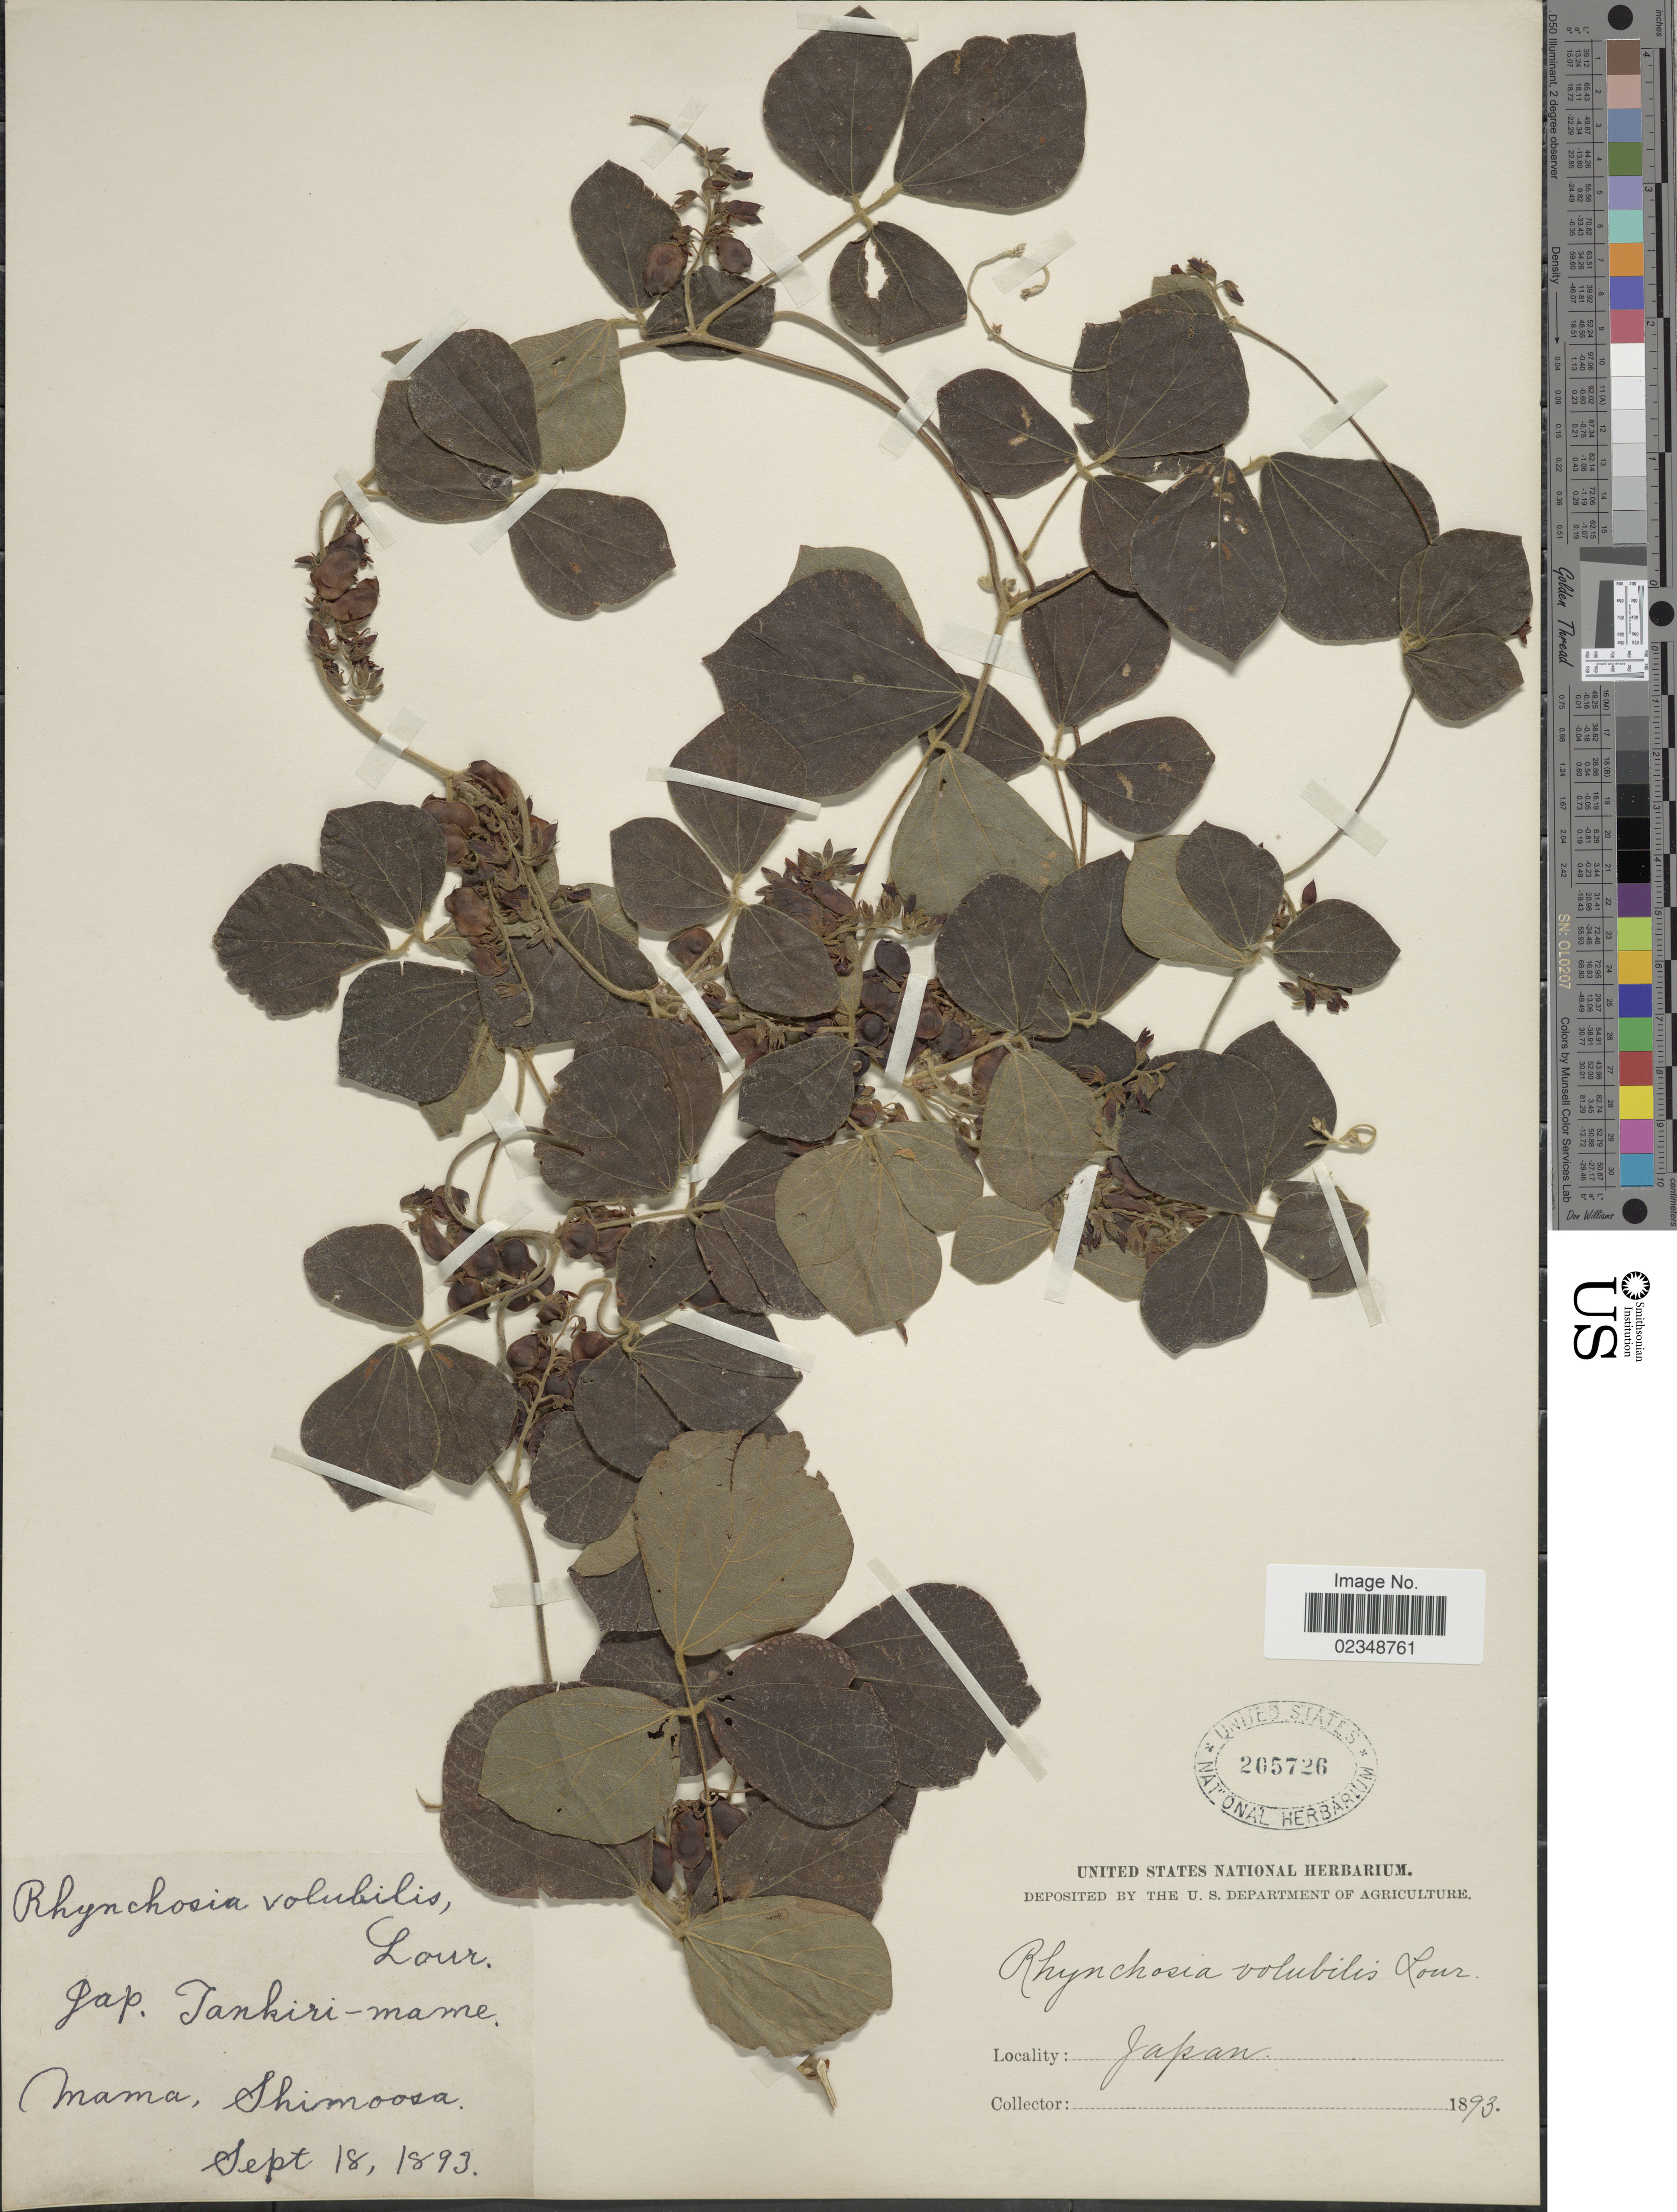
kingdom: Plantae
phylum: Tracheophyta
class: Magnoliopsida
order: Fabales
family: Fabaceae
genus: Rhynchosia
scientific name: Rhynchosia volubilis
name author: (Michx.) Wood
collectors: ex herb. United States National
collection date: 1893-09-18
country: Japan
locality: Mama, Shimoosa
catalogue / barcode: US 205726